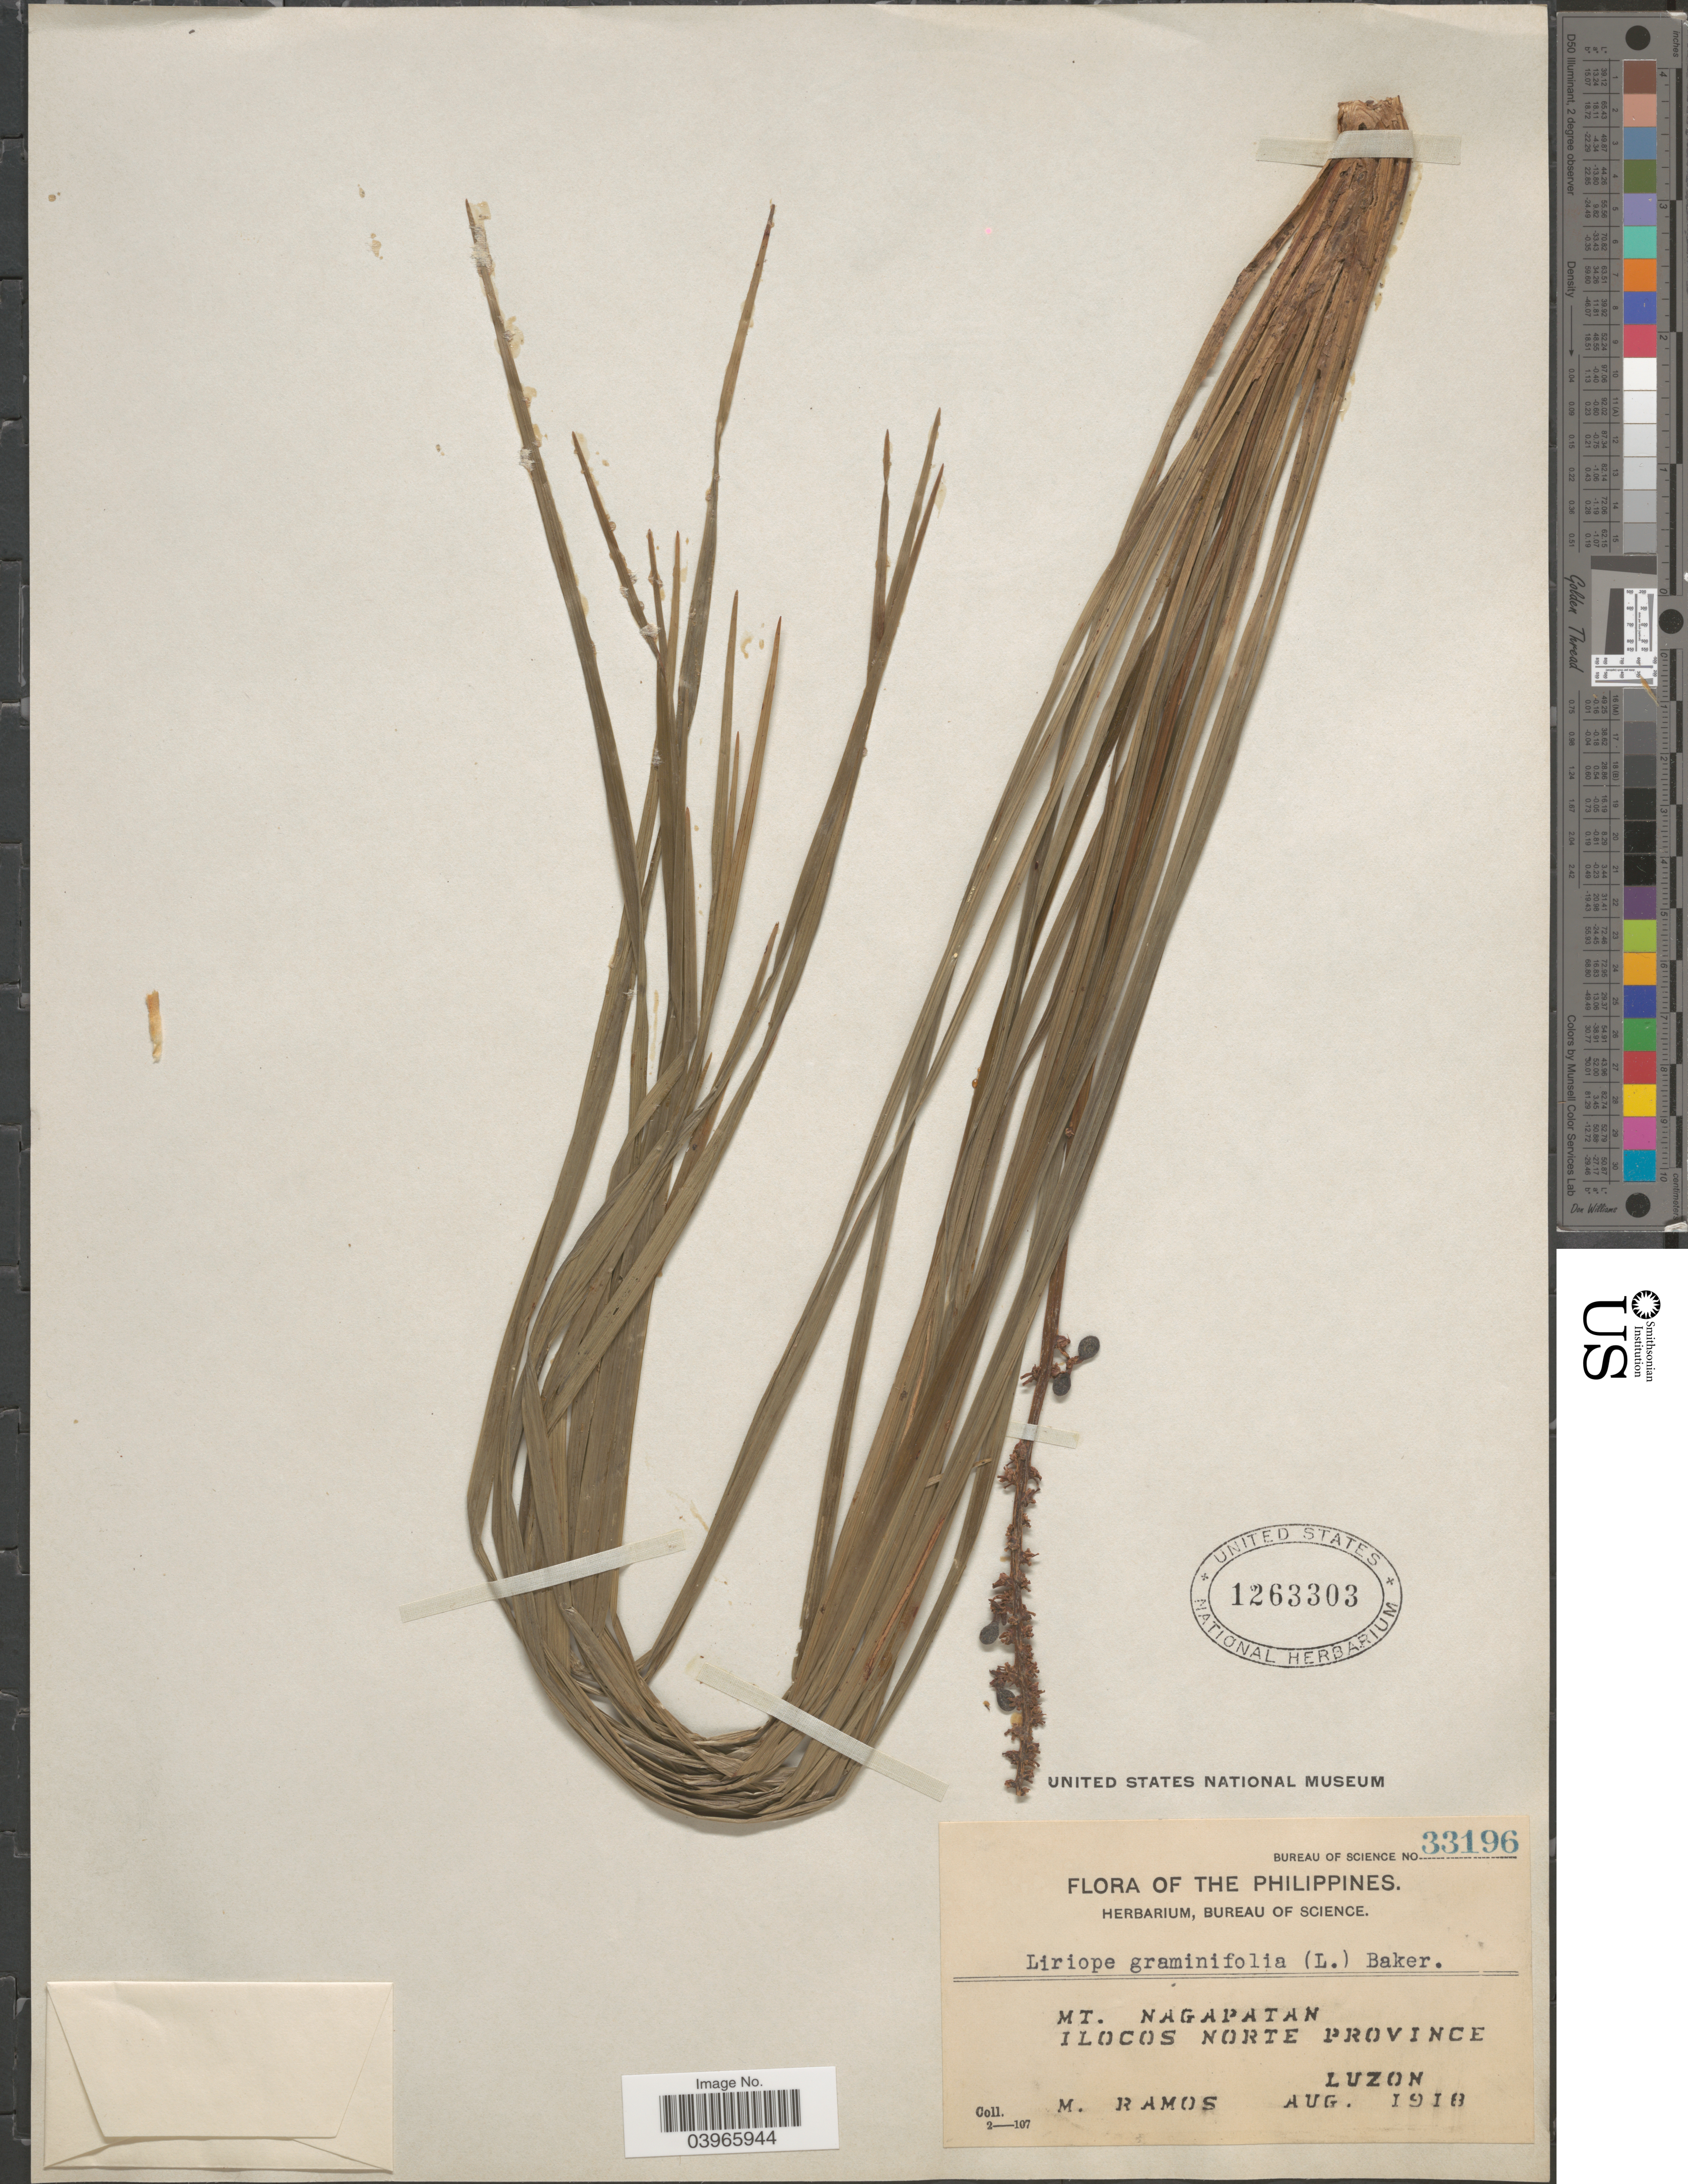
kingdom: Plantae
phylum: Tracheophyta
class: Liliopsida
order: Asparagales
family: Asparagaceae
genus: Liriope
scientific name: Liriope graminifolia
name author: (L.) Baker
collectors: M. Ramos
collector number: Bureau of Science 33196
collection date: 1918-08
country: Philippines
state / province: Ilocos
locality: Mt. Nagapatan. Ilocos Norte Province. Luzon.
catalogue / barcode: US 1263303